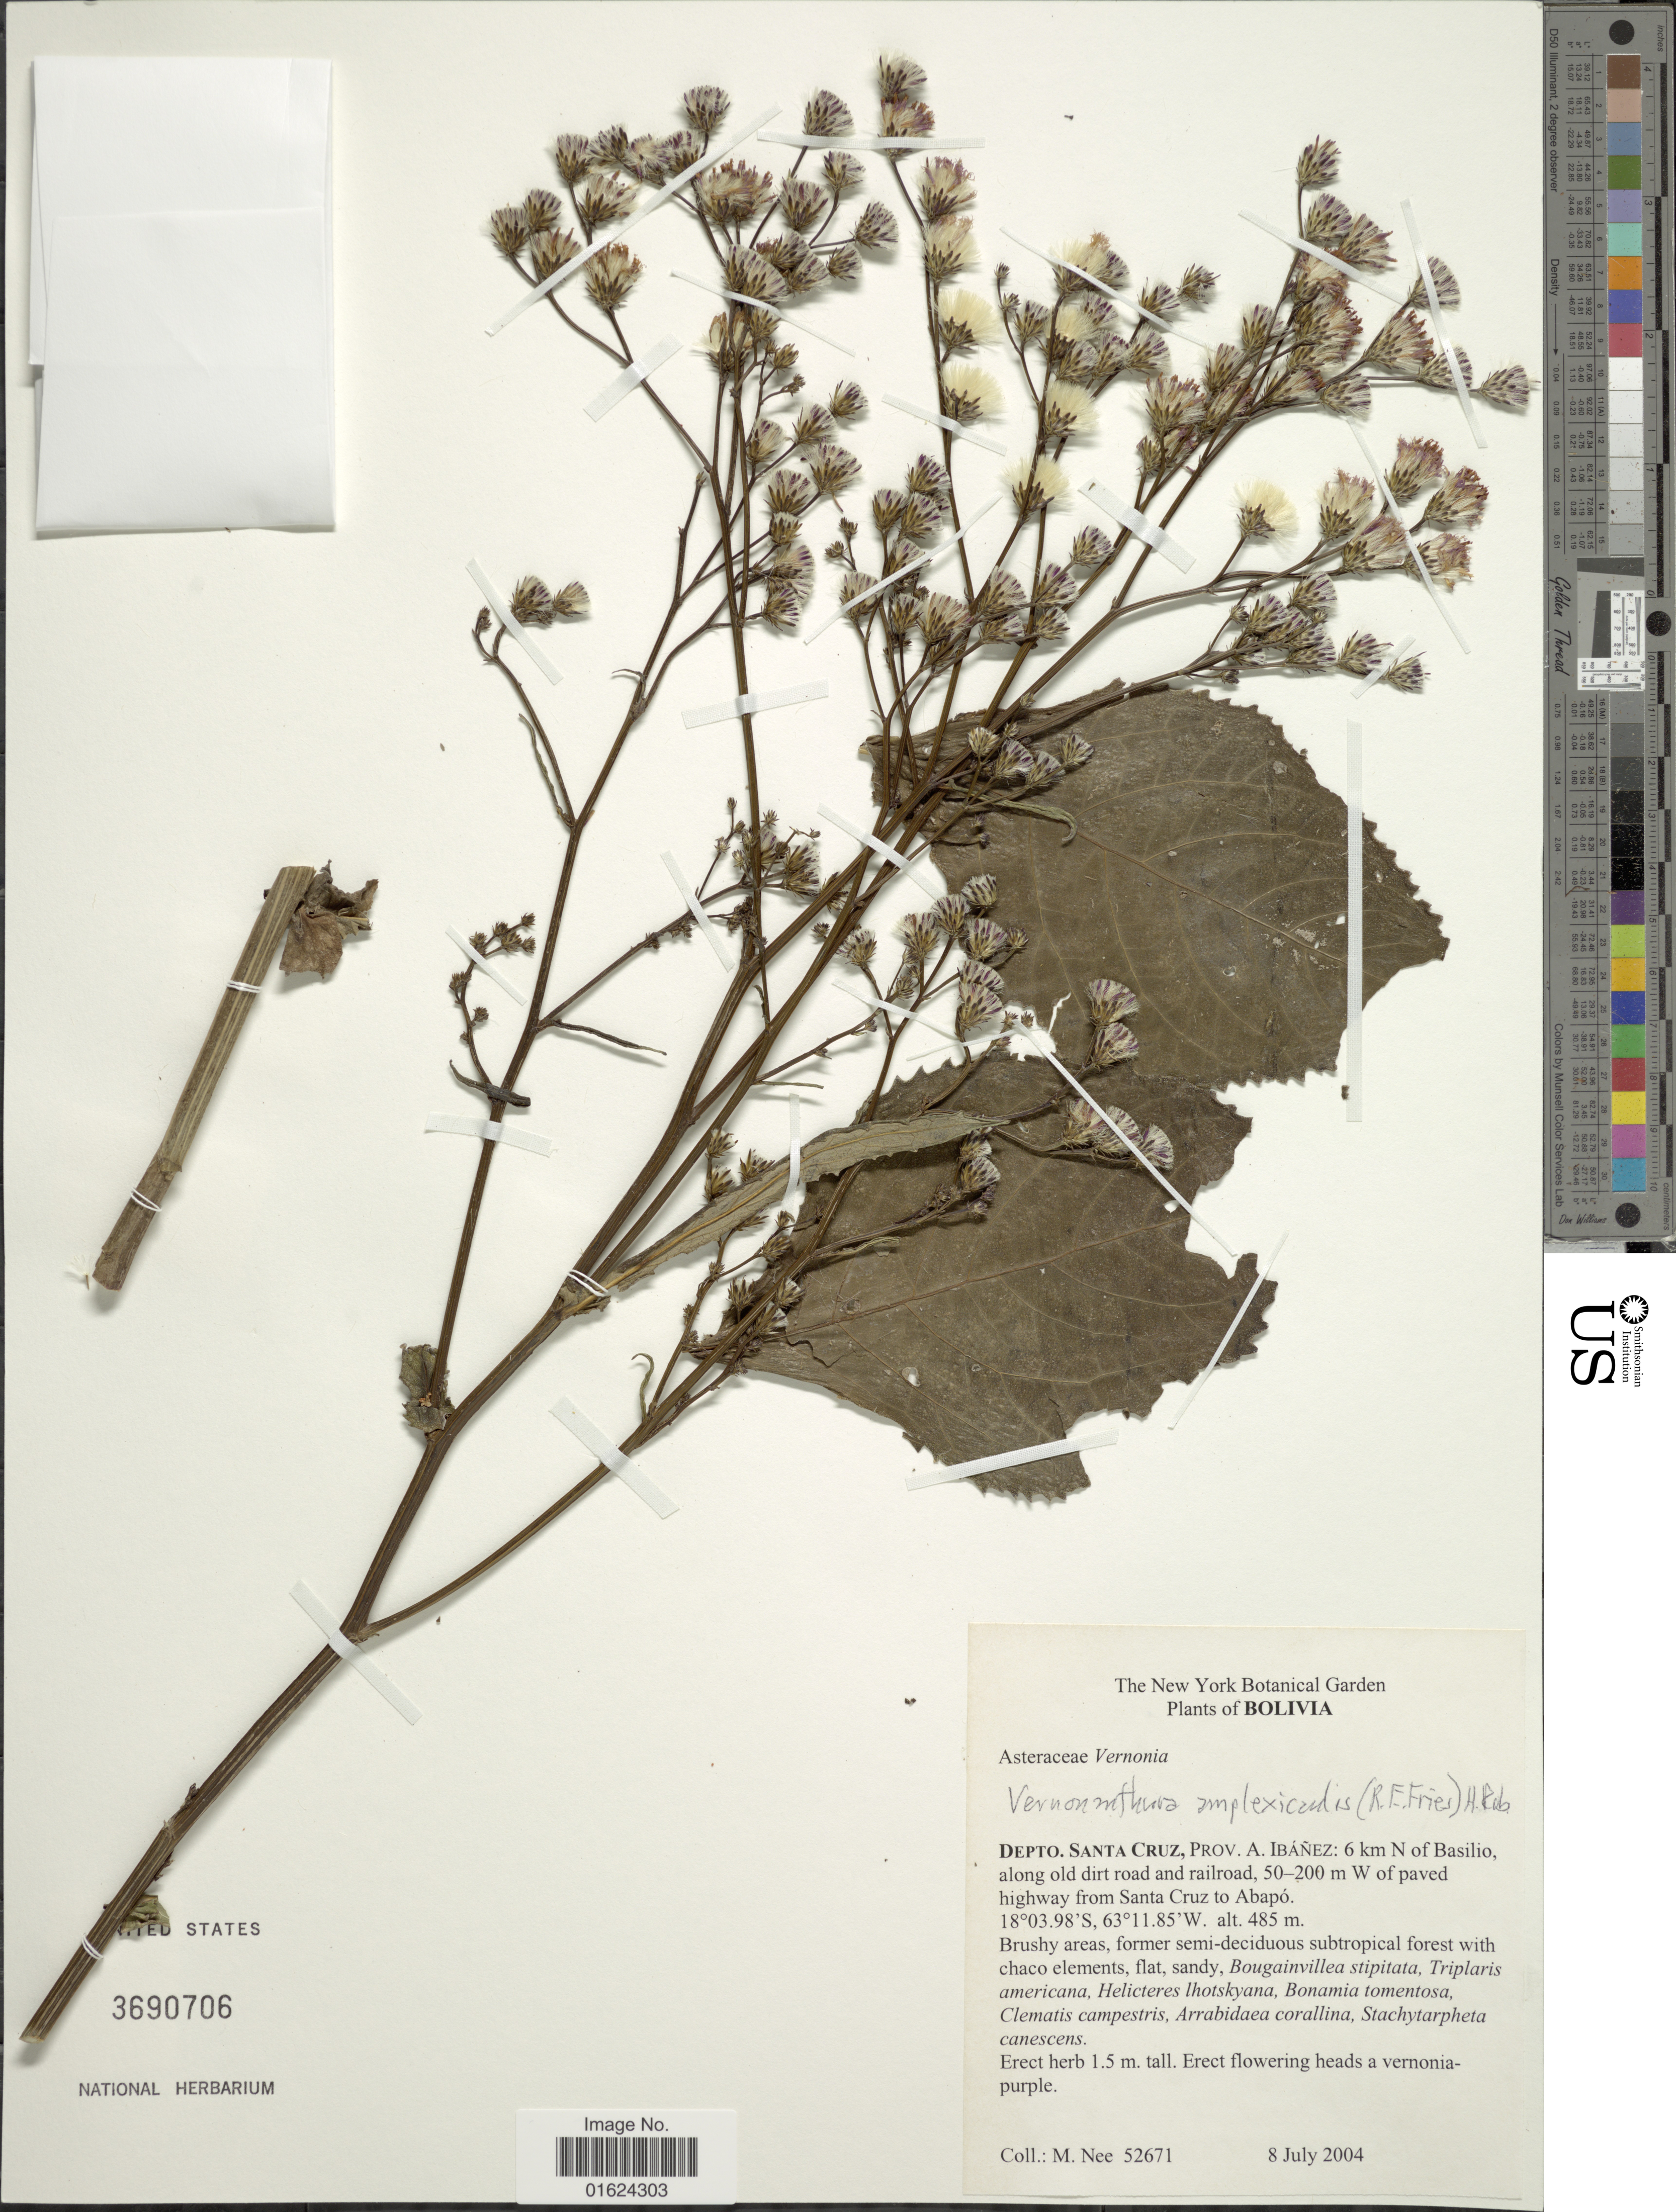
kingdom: Plantae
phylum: Tracheophyta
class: Magnoliopsida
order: Asterales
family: Asteraceae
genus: Vernonanthura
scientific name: Vernonanthura amplexicaulis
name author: (R.E. Fr.) H. Rob.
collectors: M. Nee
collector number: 52671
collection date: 2004-07-08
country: Bolivia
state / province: Santa Cruz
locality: Bolivia. Depto. Santa Cruz. Prov.A. Ibanez: 6 km N of Basilio, along old dirt road and railroad, 5-200 m W of paves highway from Santa Cruz to Abapo.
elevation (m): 485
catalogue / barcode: US 3690706